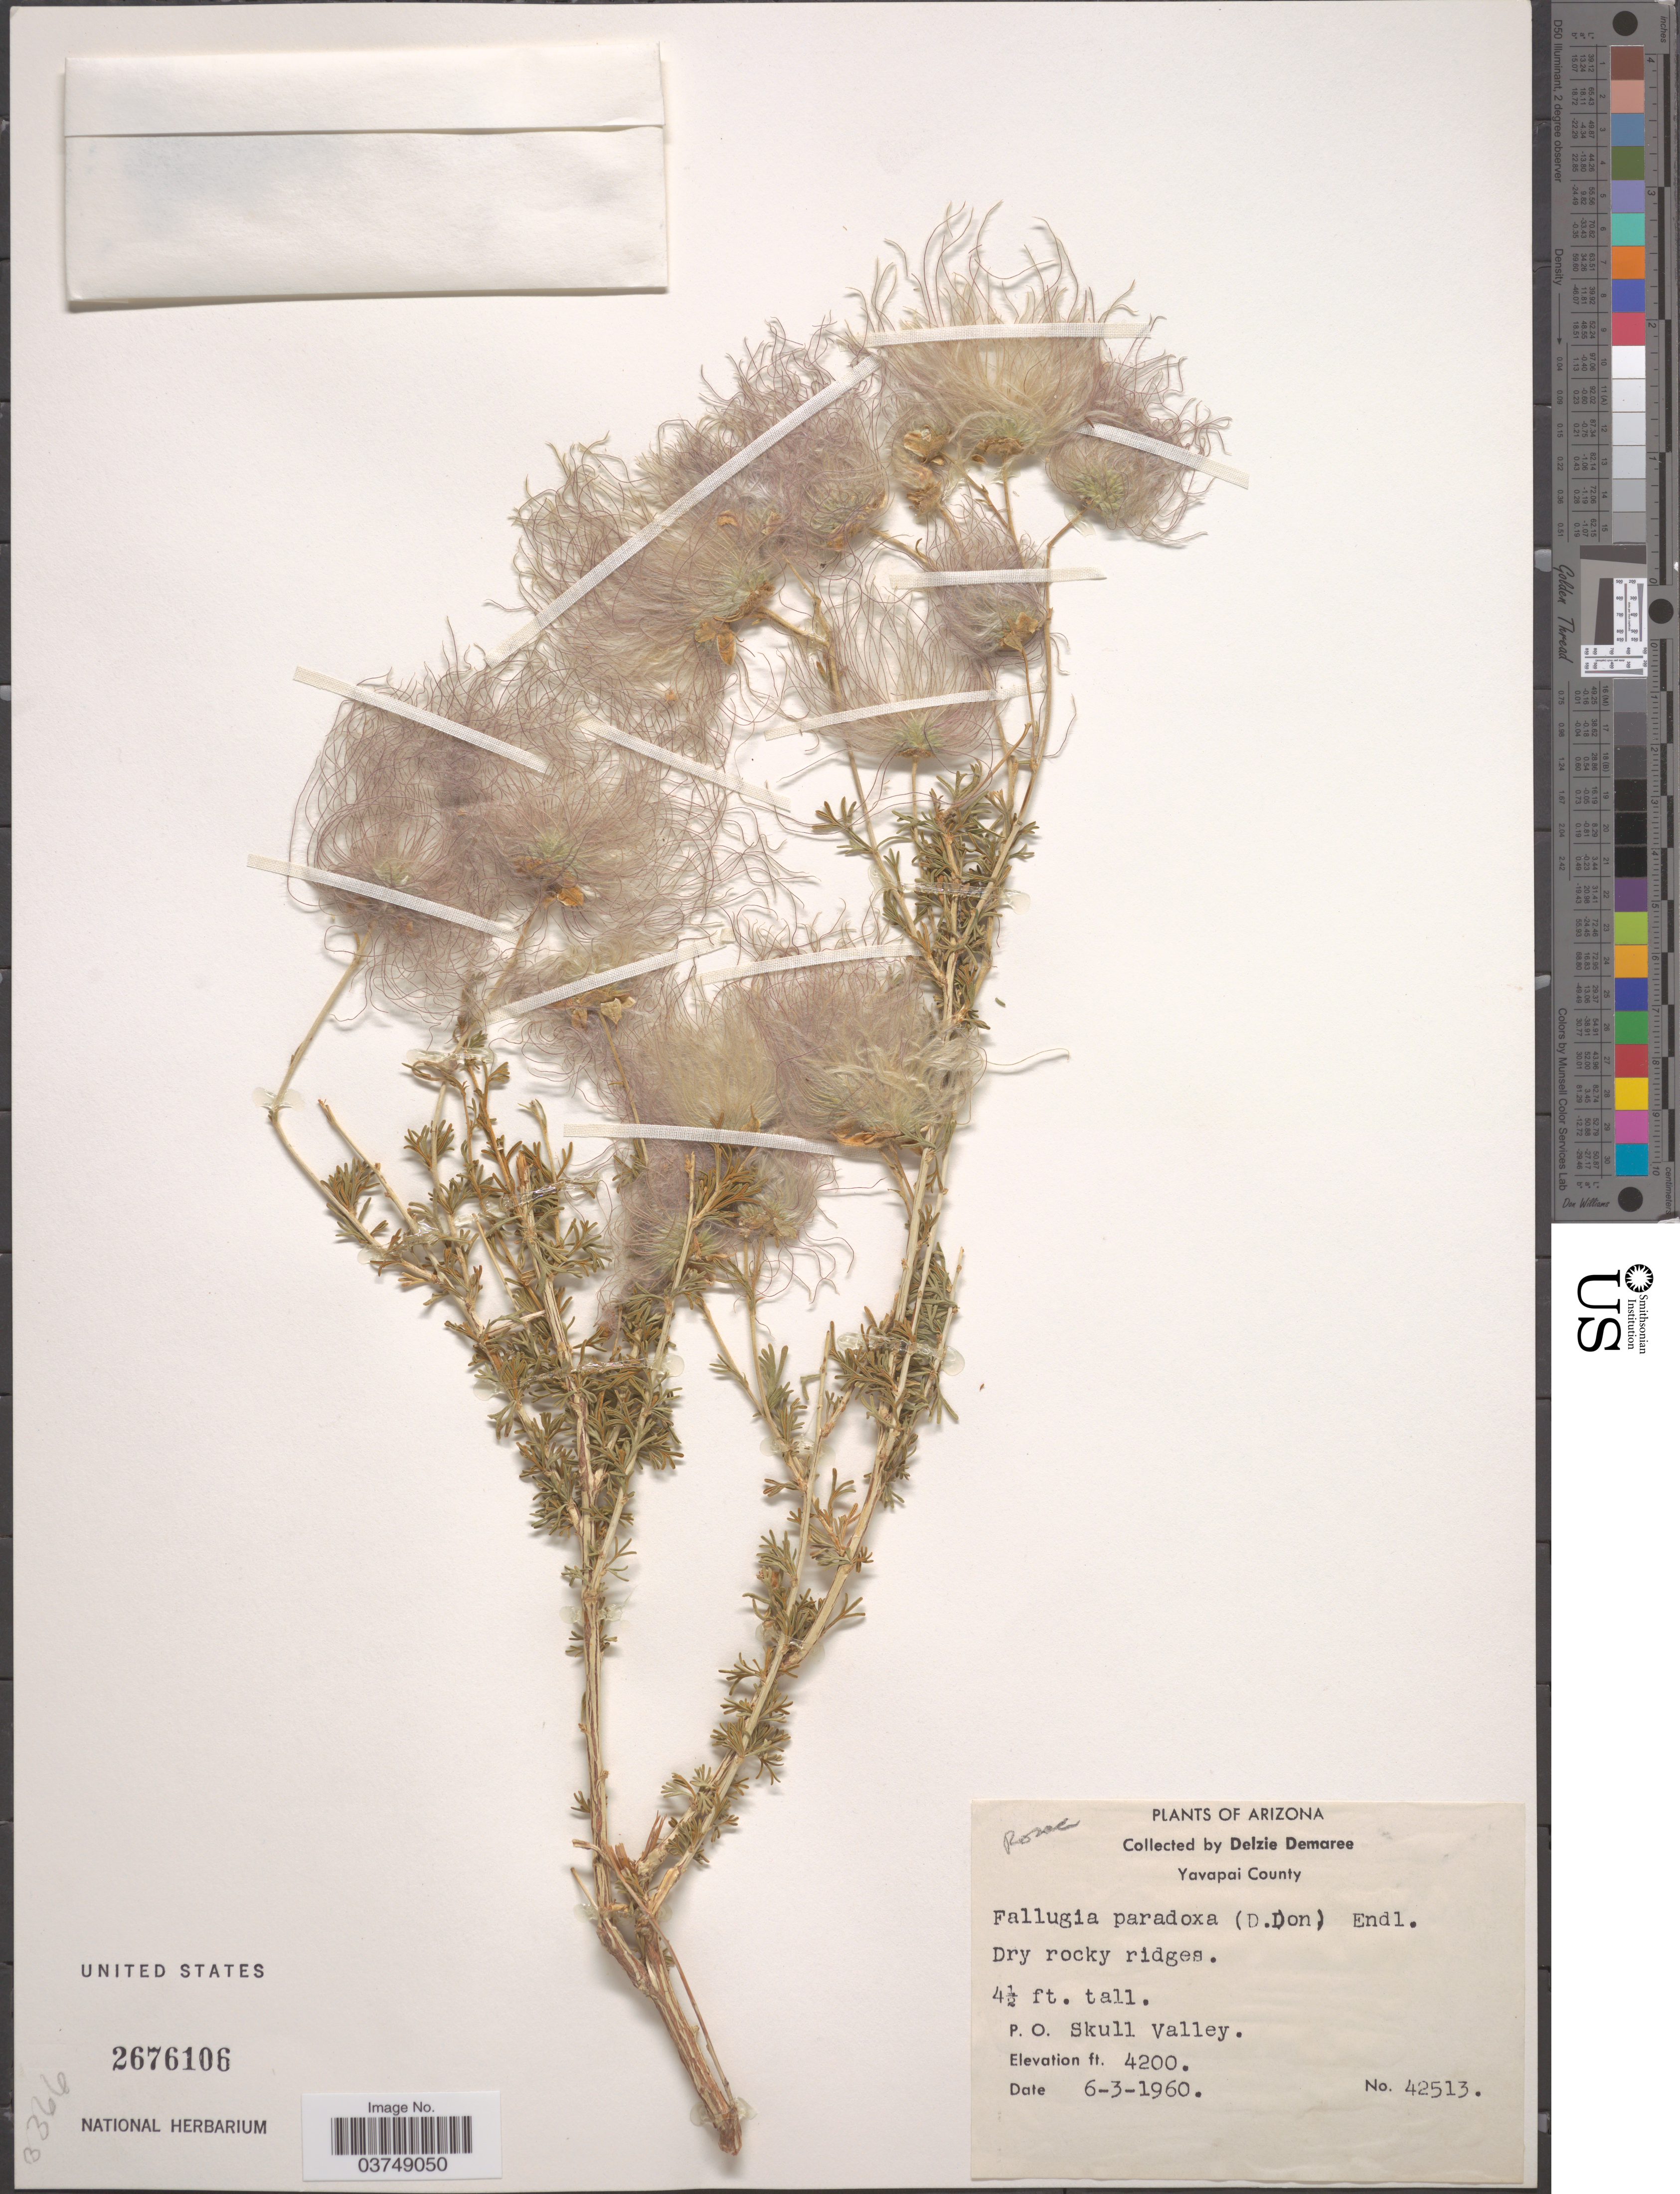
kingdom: Plantae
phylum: Tracheophyta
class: Magnoliopsida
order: Rosales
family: Rosaceae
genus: Fallugia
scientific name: Fallugia acuminata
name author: (Wooton) Rydb.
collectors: D. Demaree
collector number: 42513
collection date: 1960-06-03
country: United States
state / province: Arizona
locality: Yavapai County. P.O. Skull Valley.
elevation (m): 1280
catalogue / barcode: US 2676106